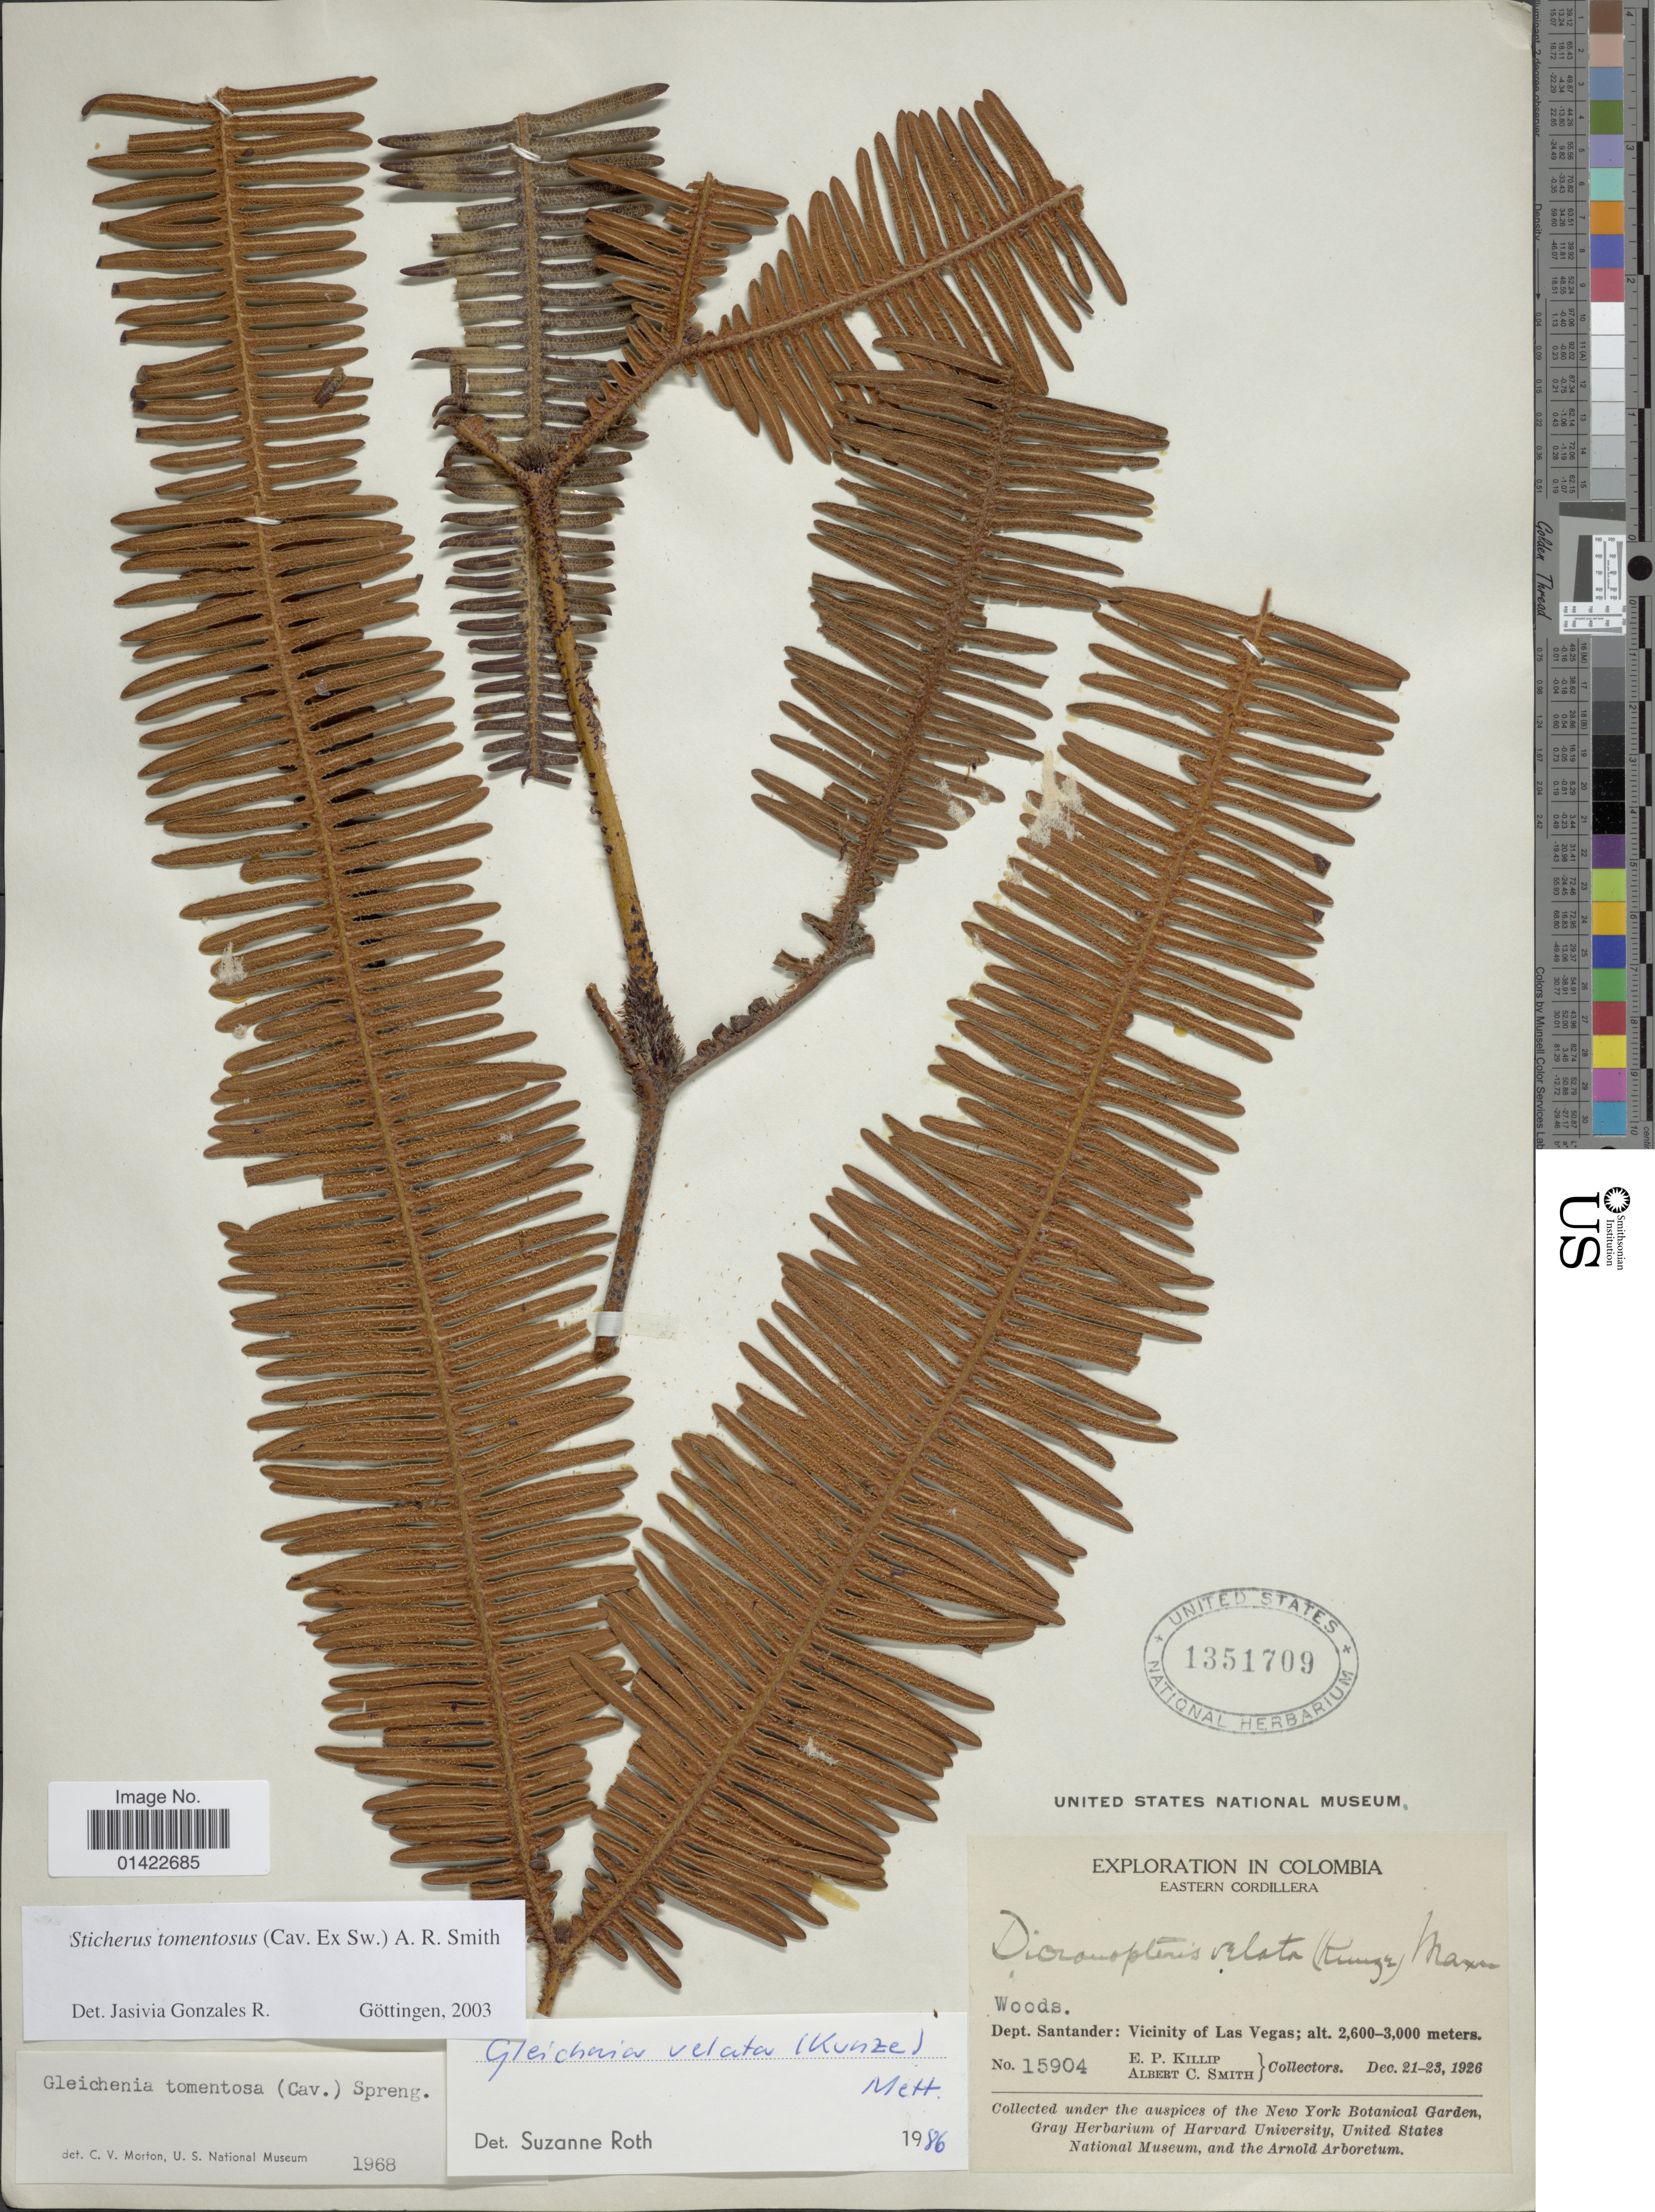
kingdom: Plantae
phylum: Tracheophyta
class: Polypodiopsida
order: Gleicheniales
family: Gleicheniaceae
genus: Sticherus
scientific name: Sticherus tomentosus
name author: (Cav. ex Sw.) A.R. Sm.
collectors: E. P. Killip & A. C. Smith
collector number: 15904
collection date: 1926-12-21/1926-12-23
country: Colombia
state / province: Santander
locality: Vicinity of Las Vegas. Eastern Cordillera.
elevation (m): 2600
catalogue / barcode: US 1351709